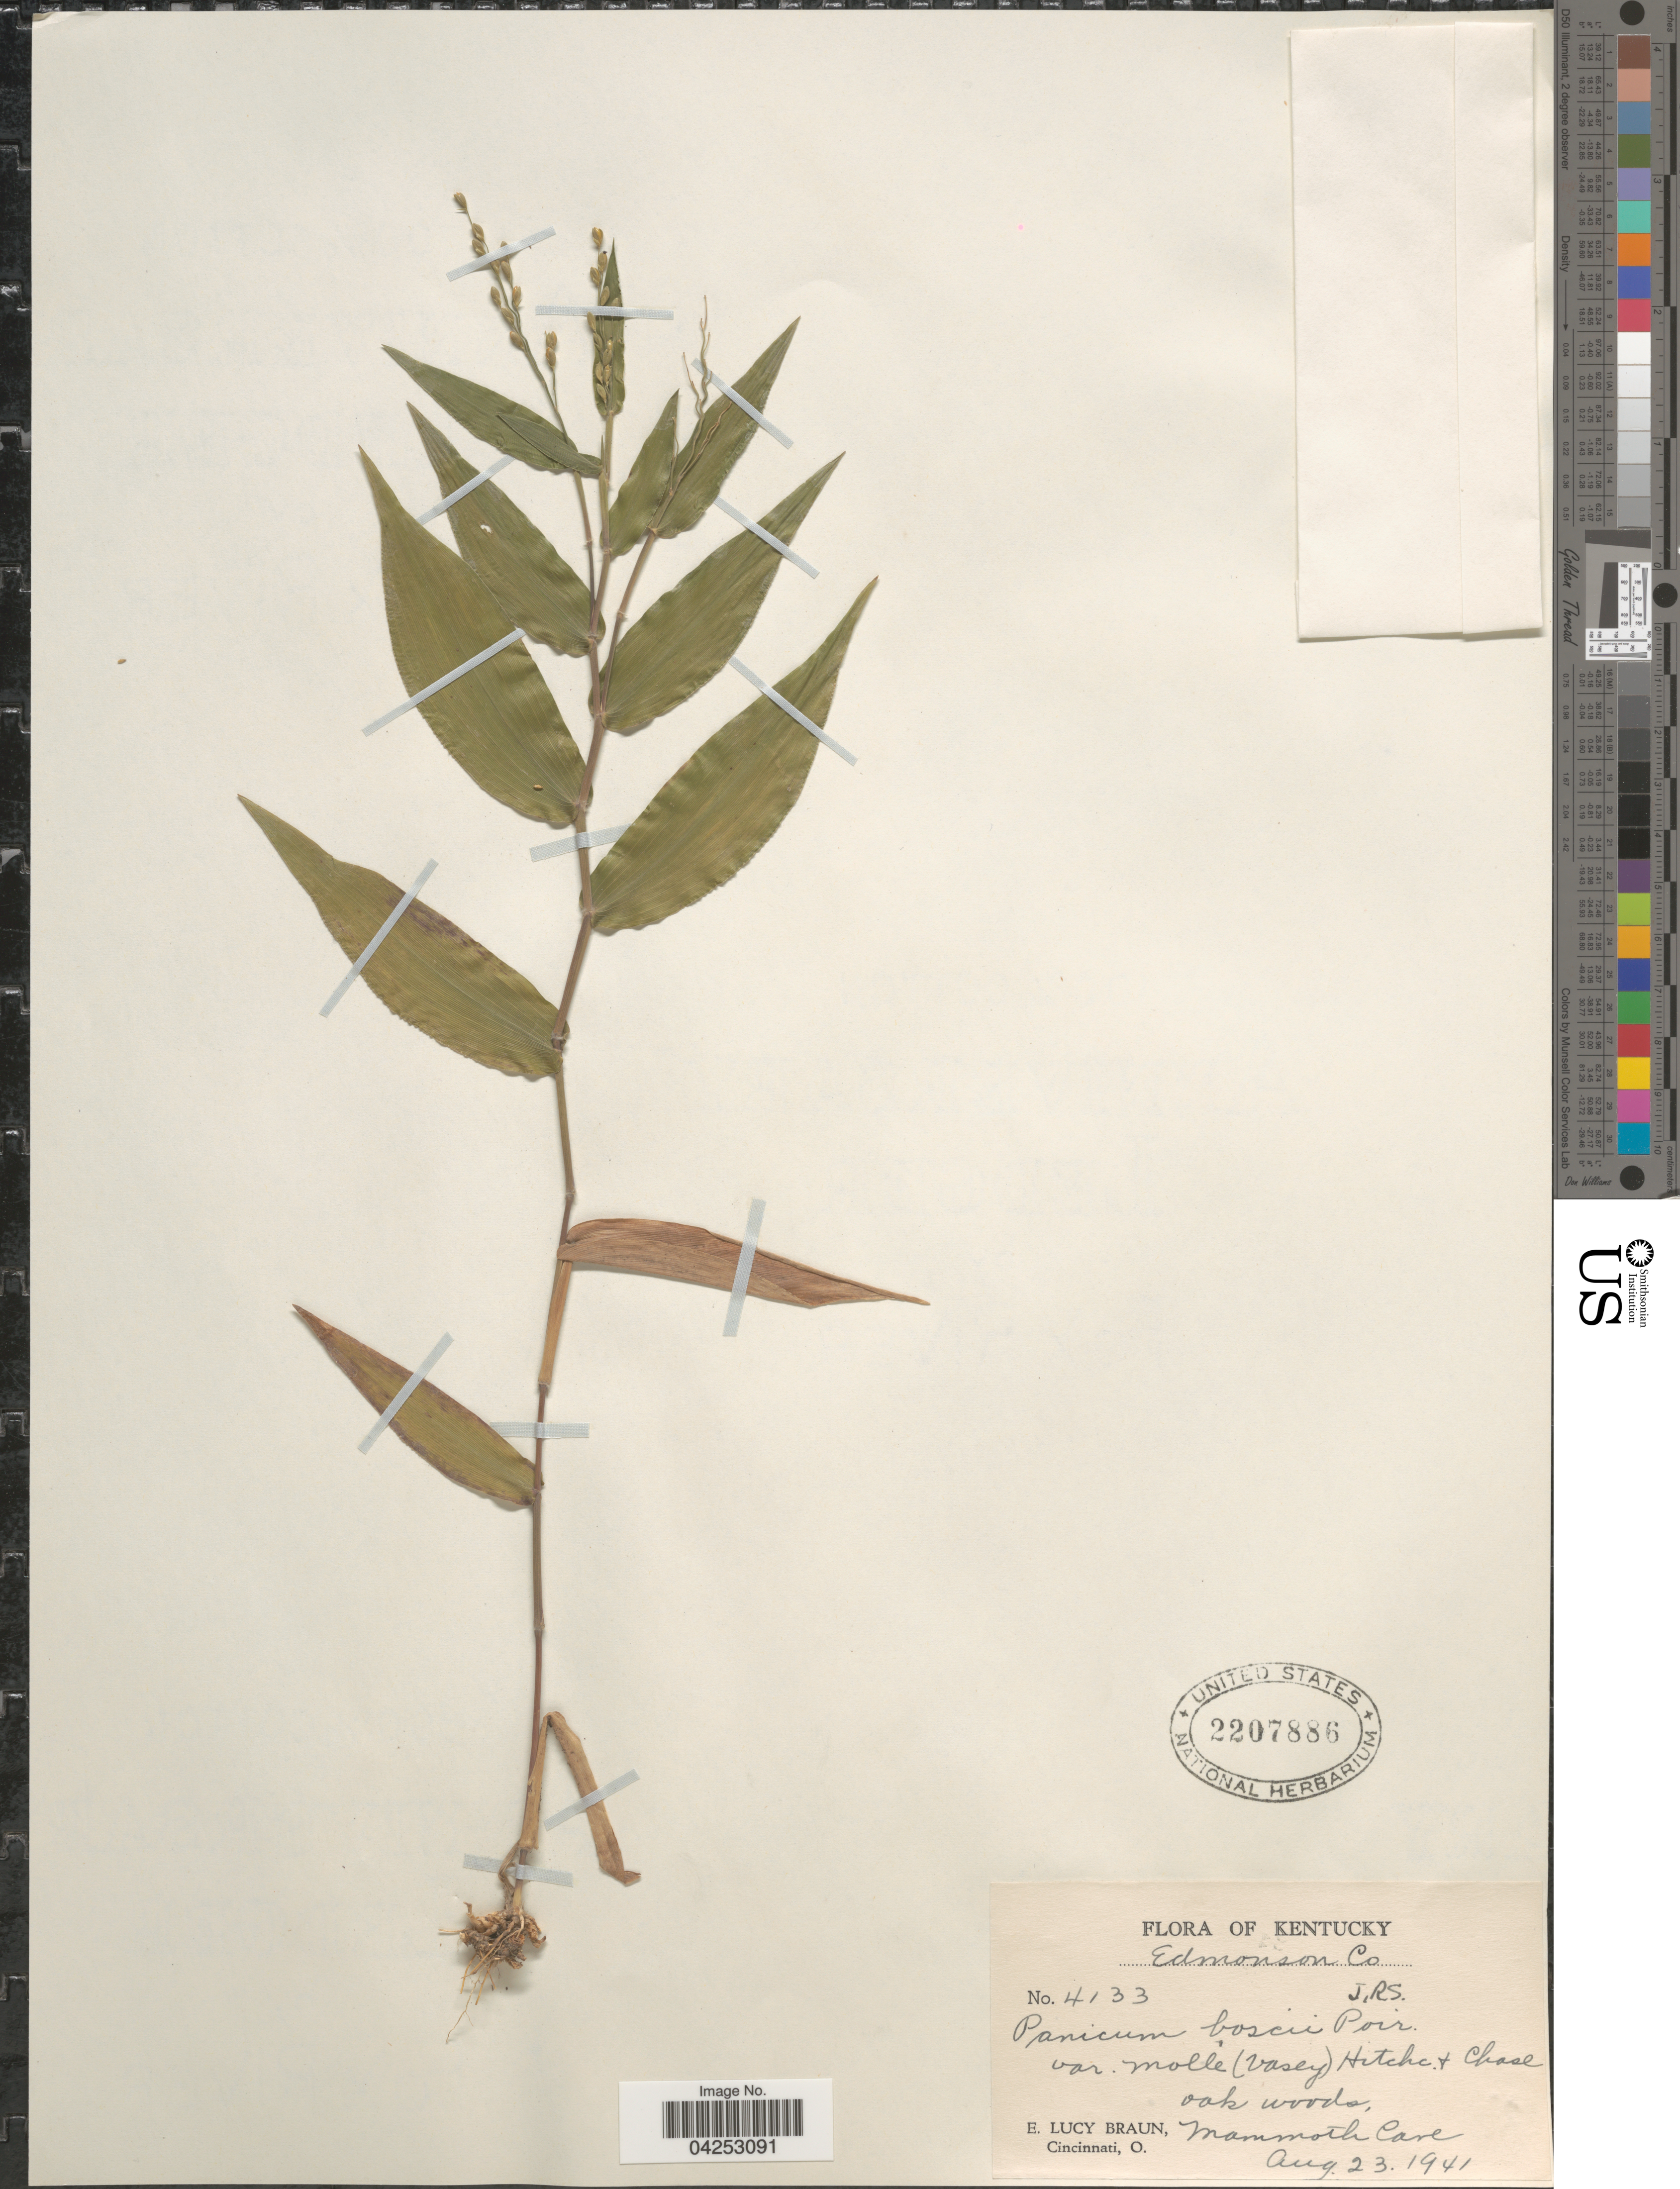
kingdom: Plantae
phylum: Tracheophyta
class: Liliopsida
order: Poales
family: Poaceae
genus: Dichanthelium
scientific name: Dichanthelium boscii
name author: (Poir.) Gould & C.A. Clark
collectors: E. L. Braun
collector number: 4133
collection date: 1941-08-23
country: United States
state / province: Kentucky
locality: Edmonson Co. Oak woods, Mammoth Cave.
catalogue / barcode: US 2207886